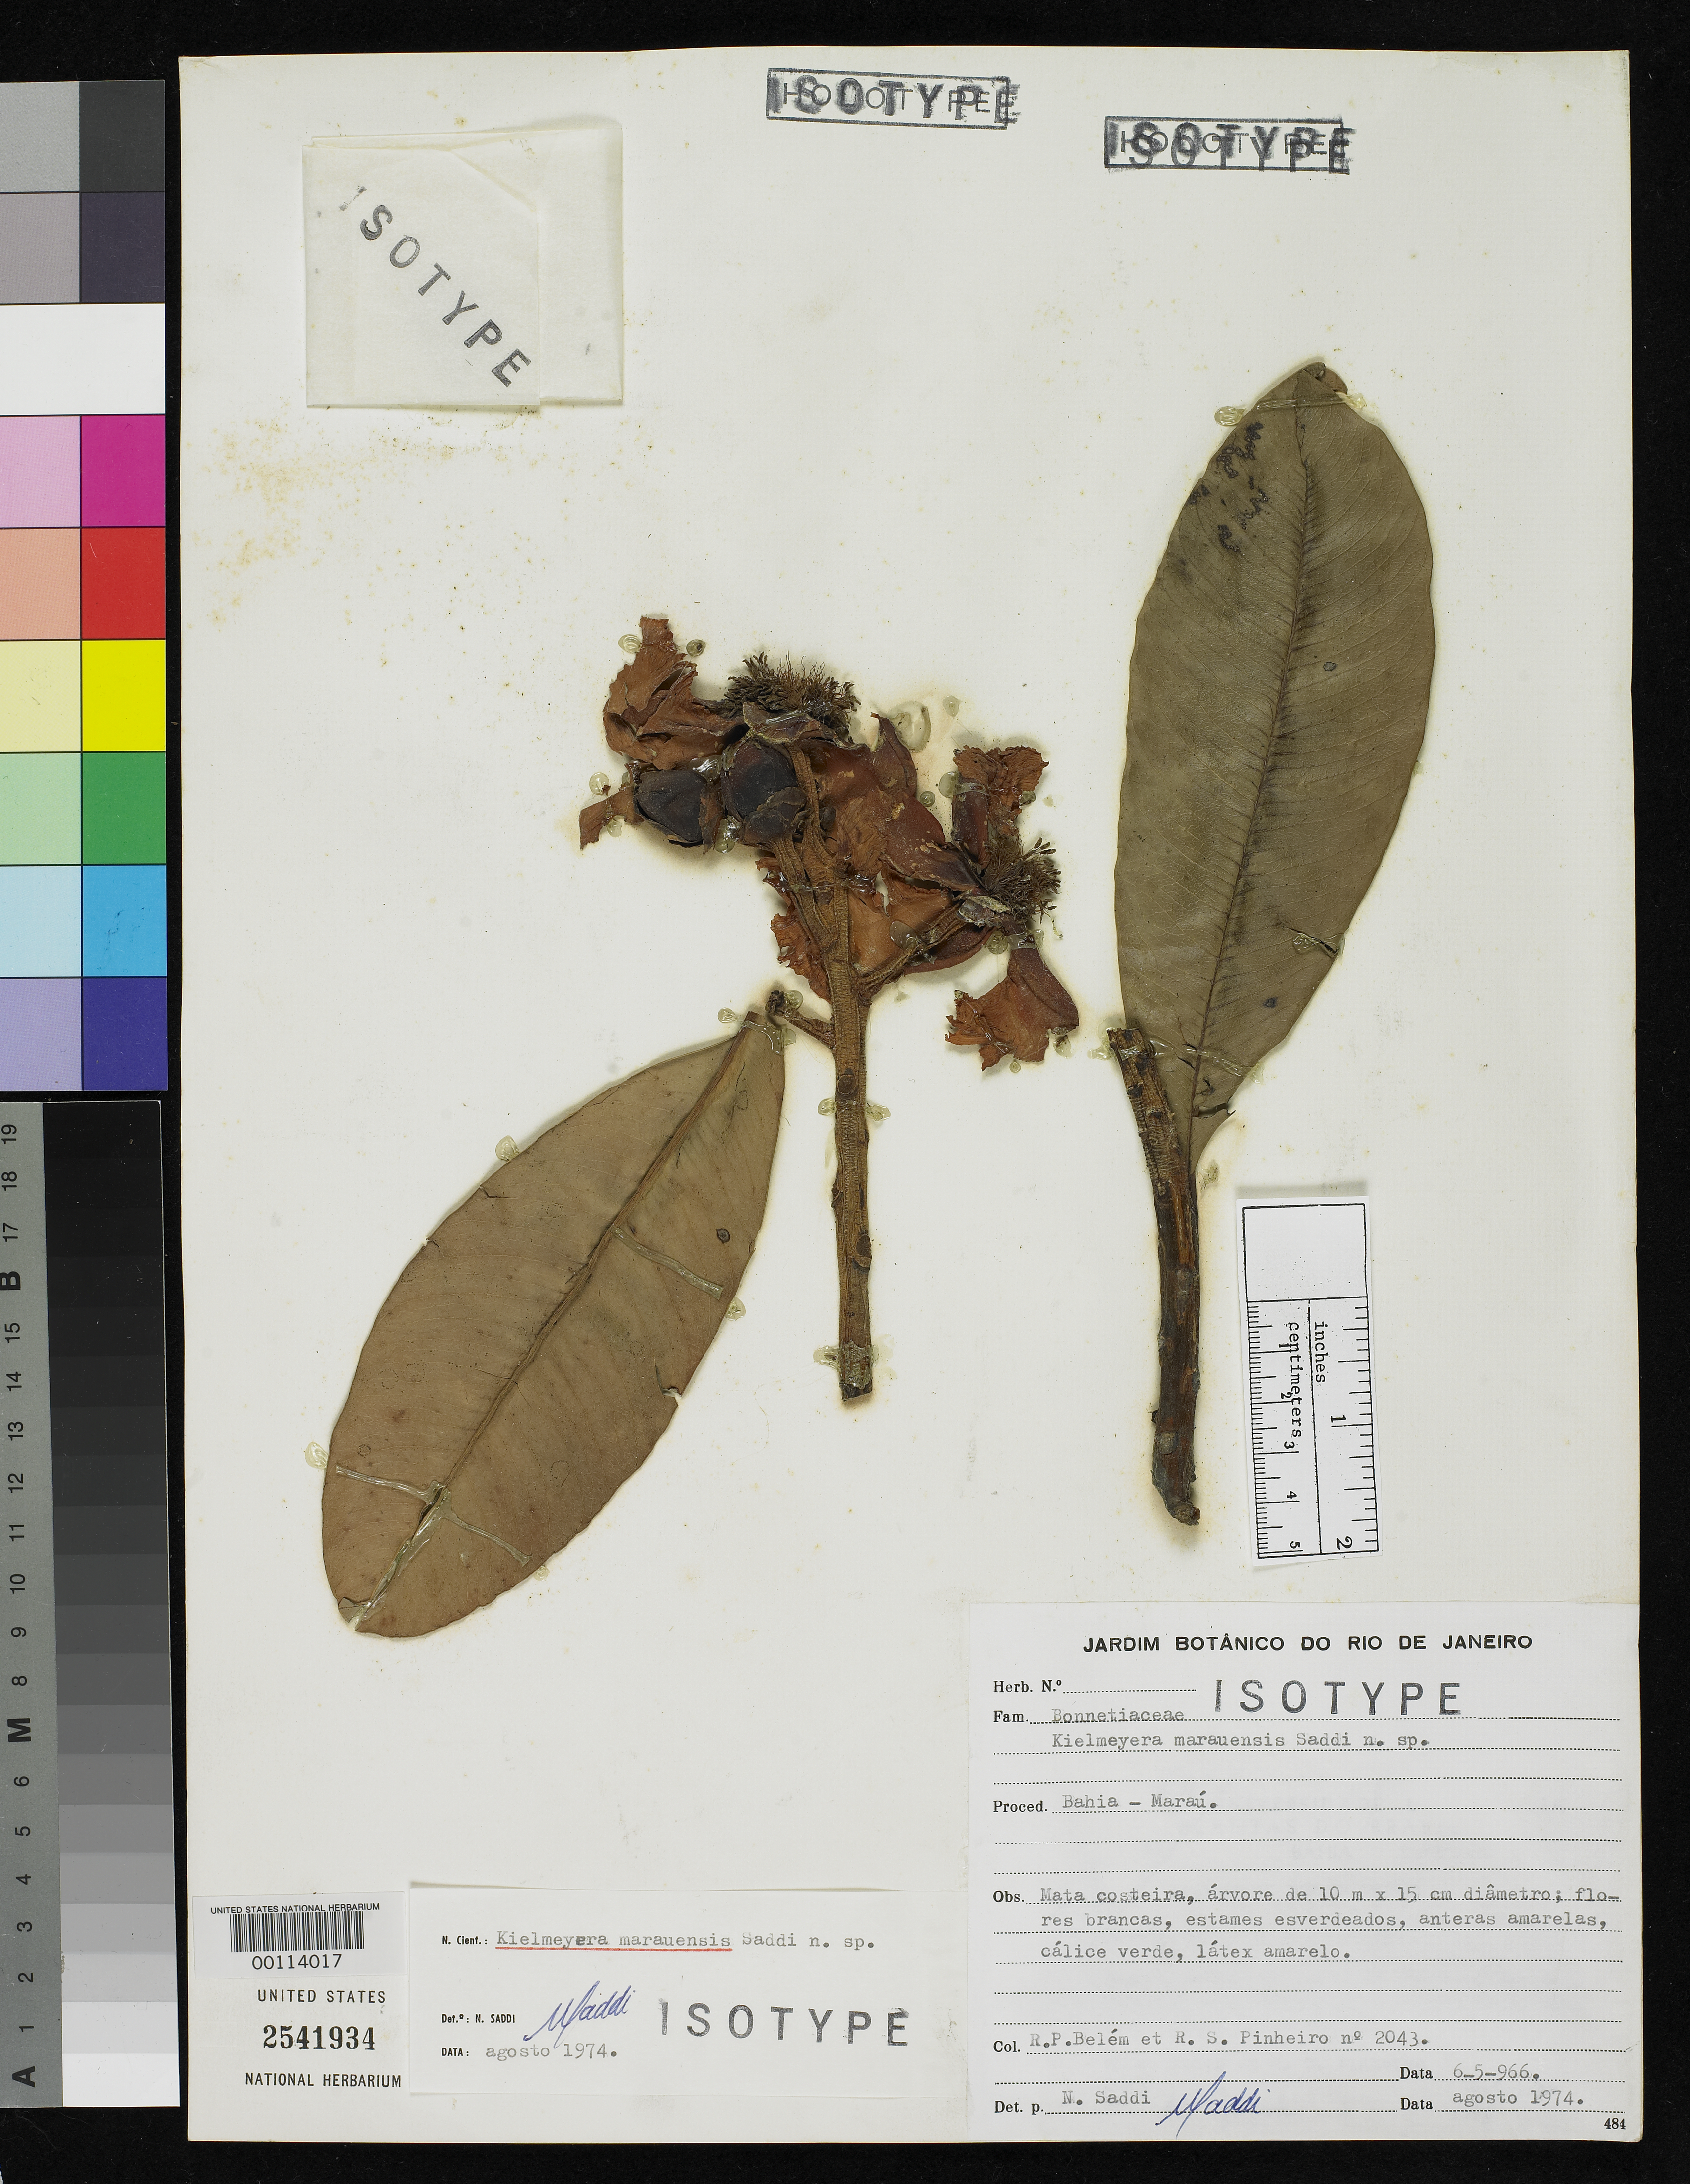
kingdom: Plantae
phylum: Tracheophyta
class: Magnoliopsida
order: Malpighiales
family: Calophyllaceae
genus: Kielmeyera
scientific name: Kielmeyera maurauensis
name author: Saddi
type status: Isotype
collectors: R. P. Belém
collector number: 2043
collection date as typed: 05 Jun 1966 or 06 May 1966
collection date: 1966-05-06 or 1966-06-05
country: Brazil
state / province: Bahia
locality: Marau.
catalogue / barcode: US 2541934